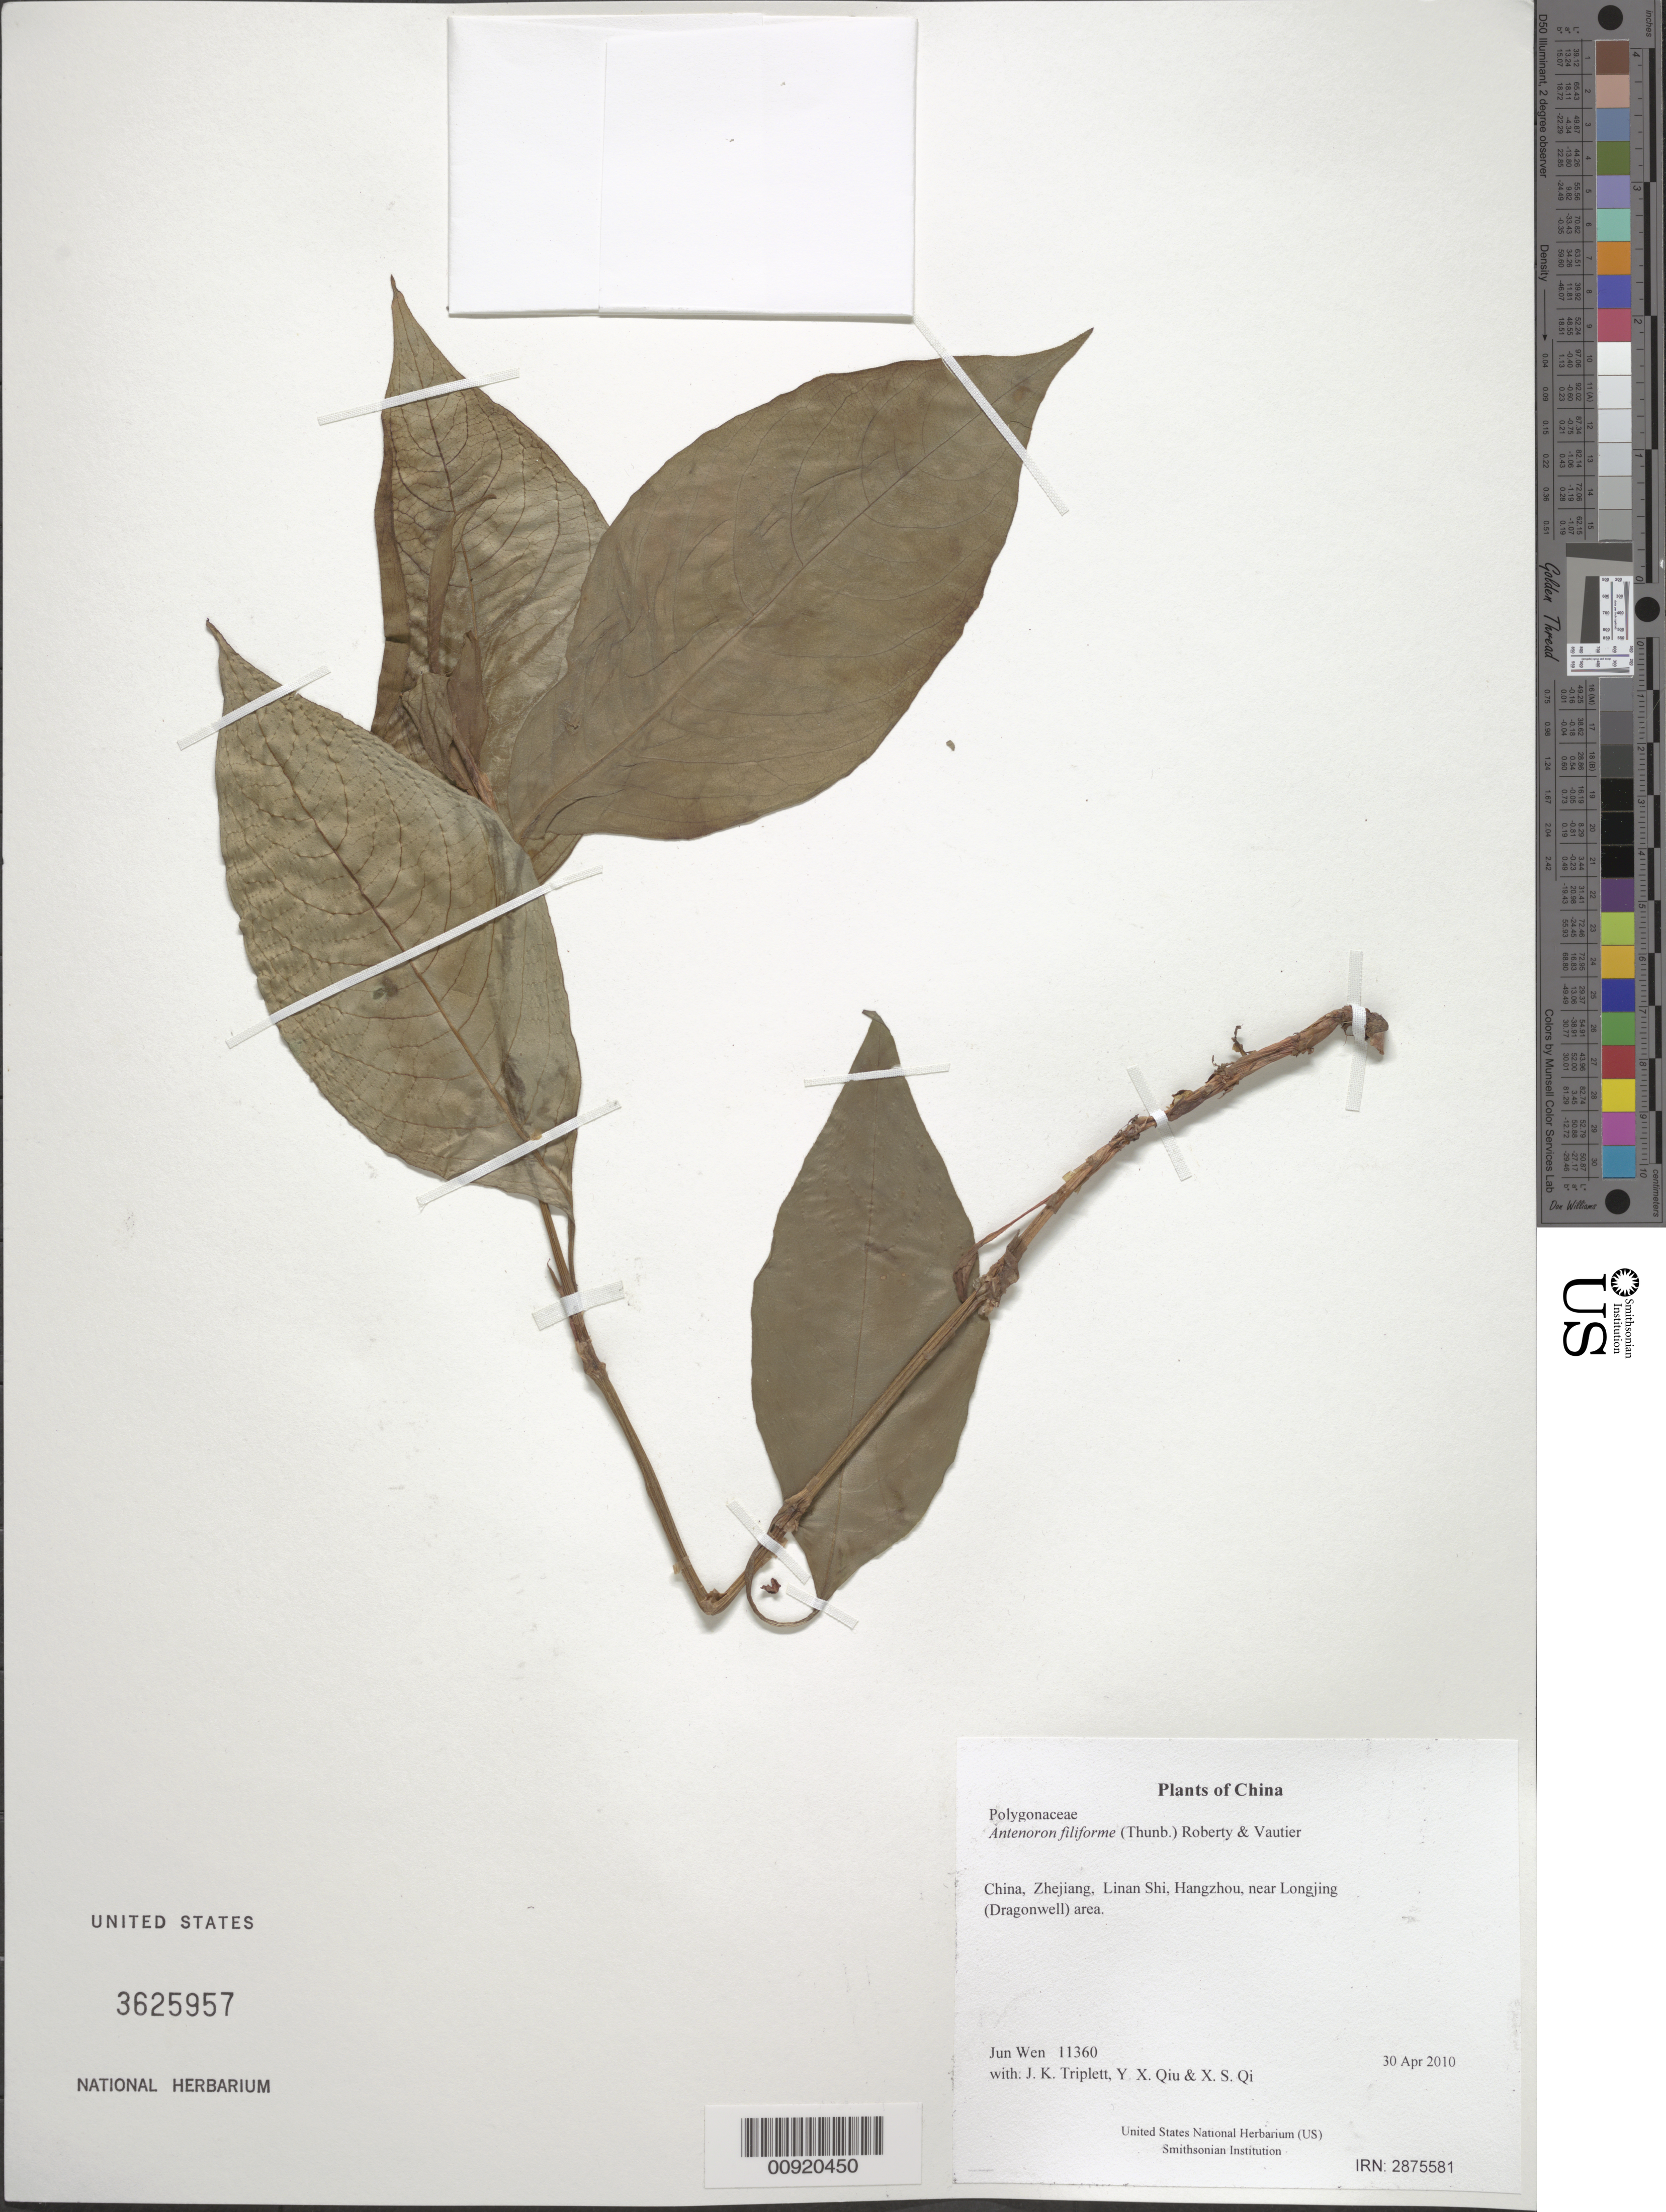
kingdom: Plantae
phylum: Tracheophyta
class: Magnoliopsida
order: Caryophyllales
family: Polygonaceae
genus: Persicaria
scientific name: Persicaria filiformis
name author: (Thunb.) Nakai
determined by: U.S. National Herbarium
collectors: J. Wen, J. K. Triplett, Y. X. Qiu & X. S. Qi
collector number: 11360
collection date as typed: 30 Apr 2010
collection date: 2010-04-30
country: China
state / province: Zhejiang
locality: Linan Shi, Hangzhou, near Longjing (Dragonwell) area.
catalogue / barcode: US 3625957